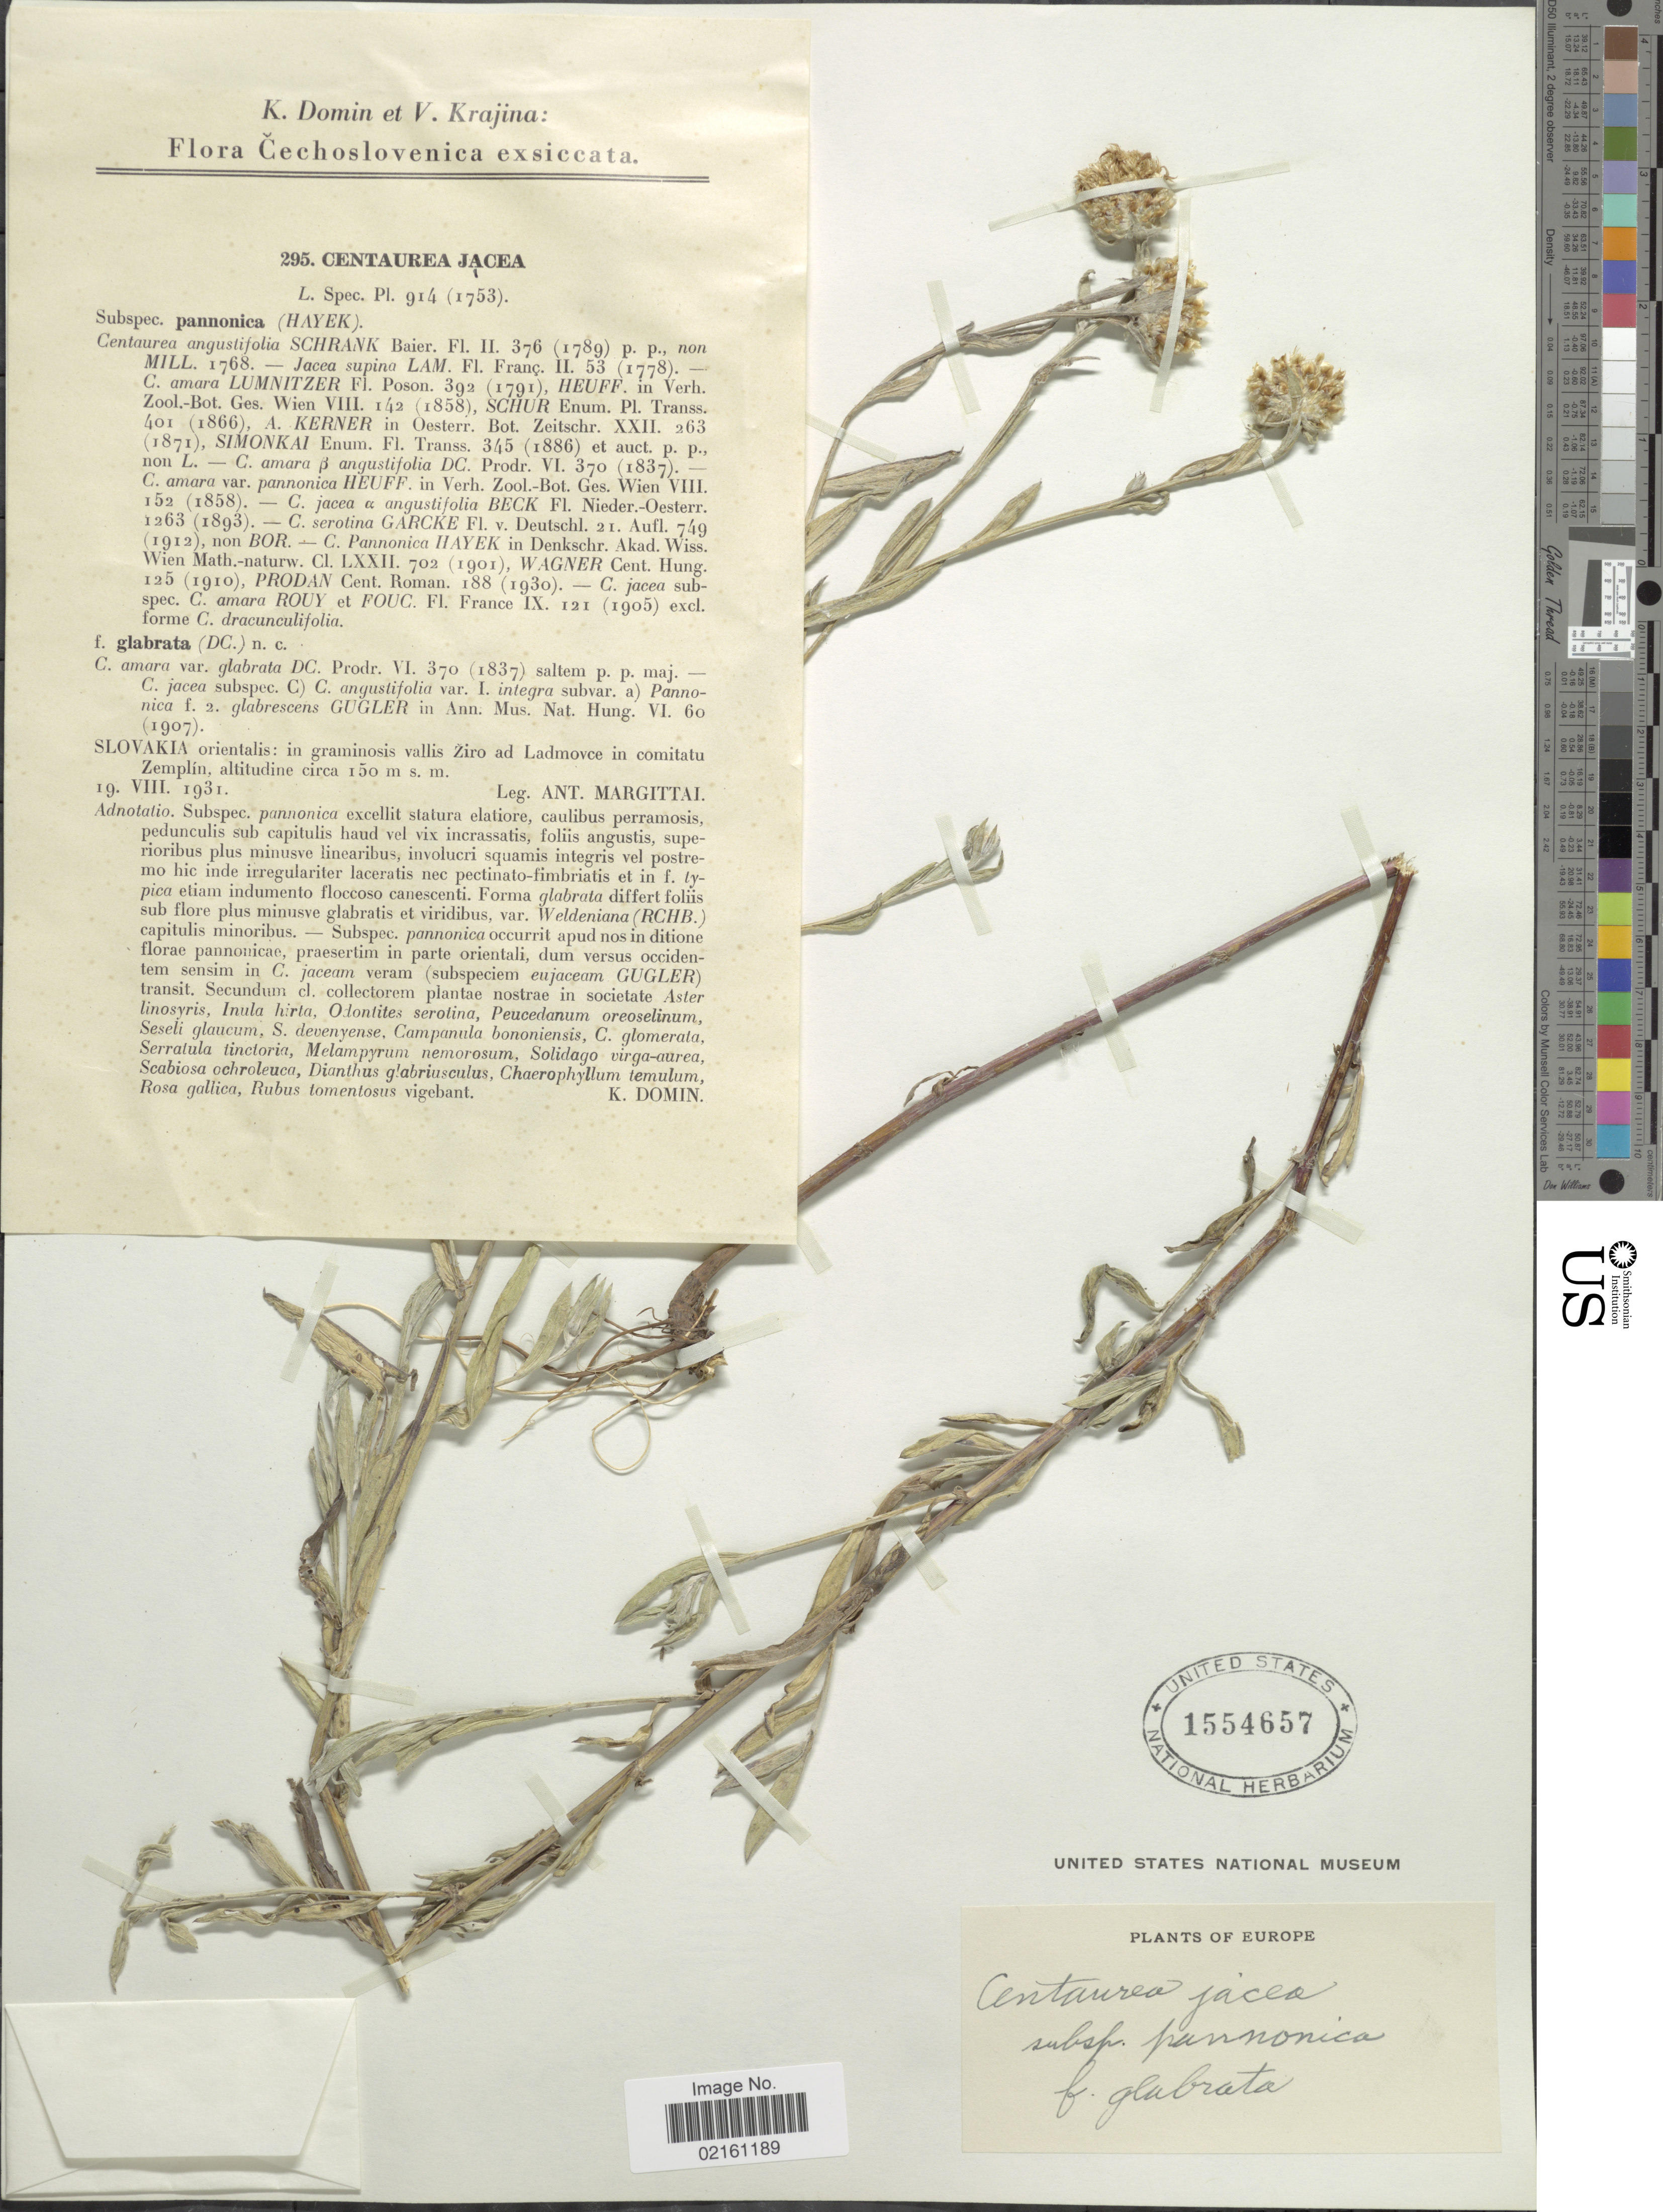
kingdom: Plantae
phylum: Tracheophyta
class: Magnoliopsida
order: Asterales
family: Asteraceae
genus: Centaurea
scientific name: Centaurea jacea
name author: L.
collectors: A. Margittai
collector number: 295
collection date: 1931-08-19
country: Slovakia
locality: Europe, Cechoslovenica, Slovakia orientalis, vallis Ziro ad Ladmovce in caomitatu Zemplin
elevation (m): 150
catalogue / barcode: US 1554657